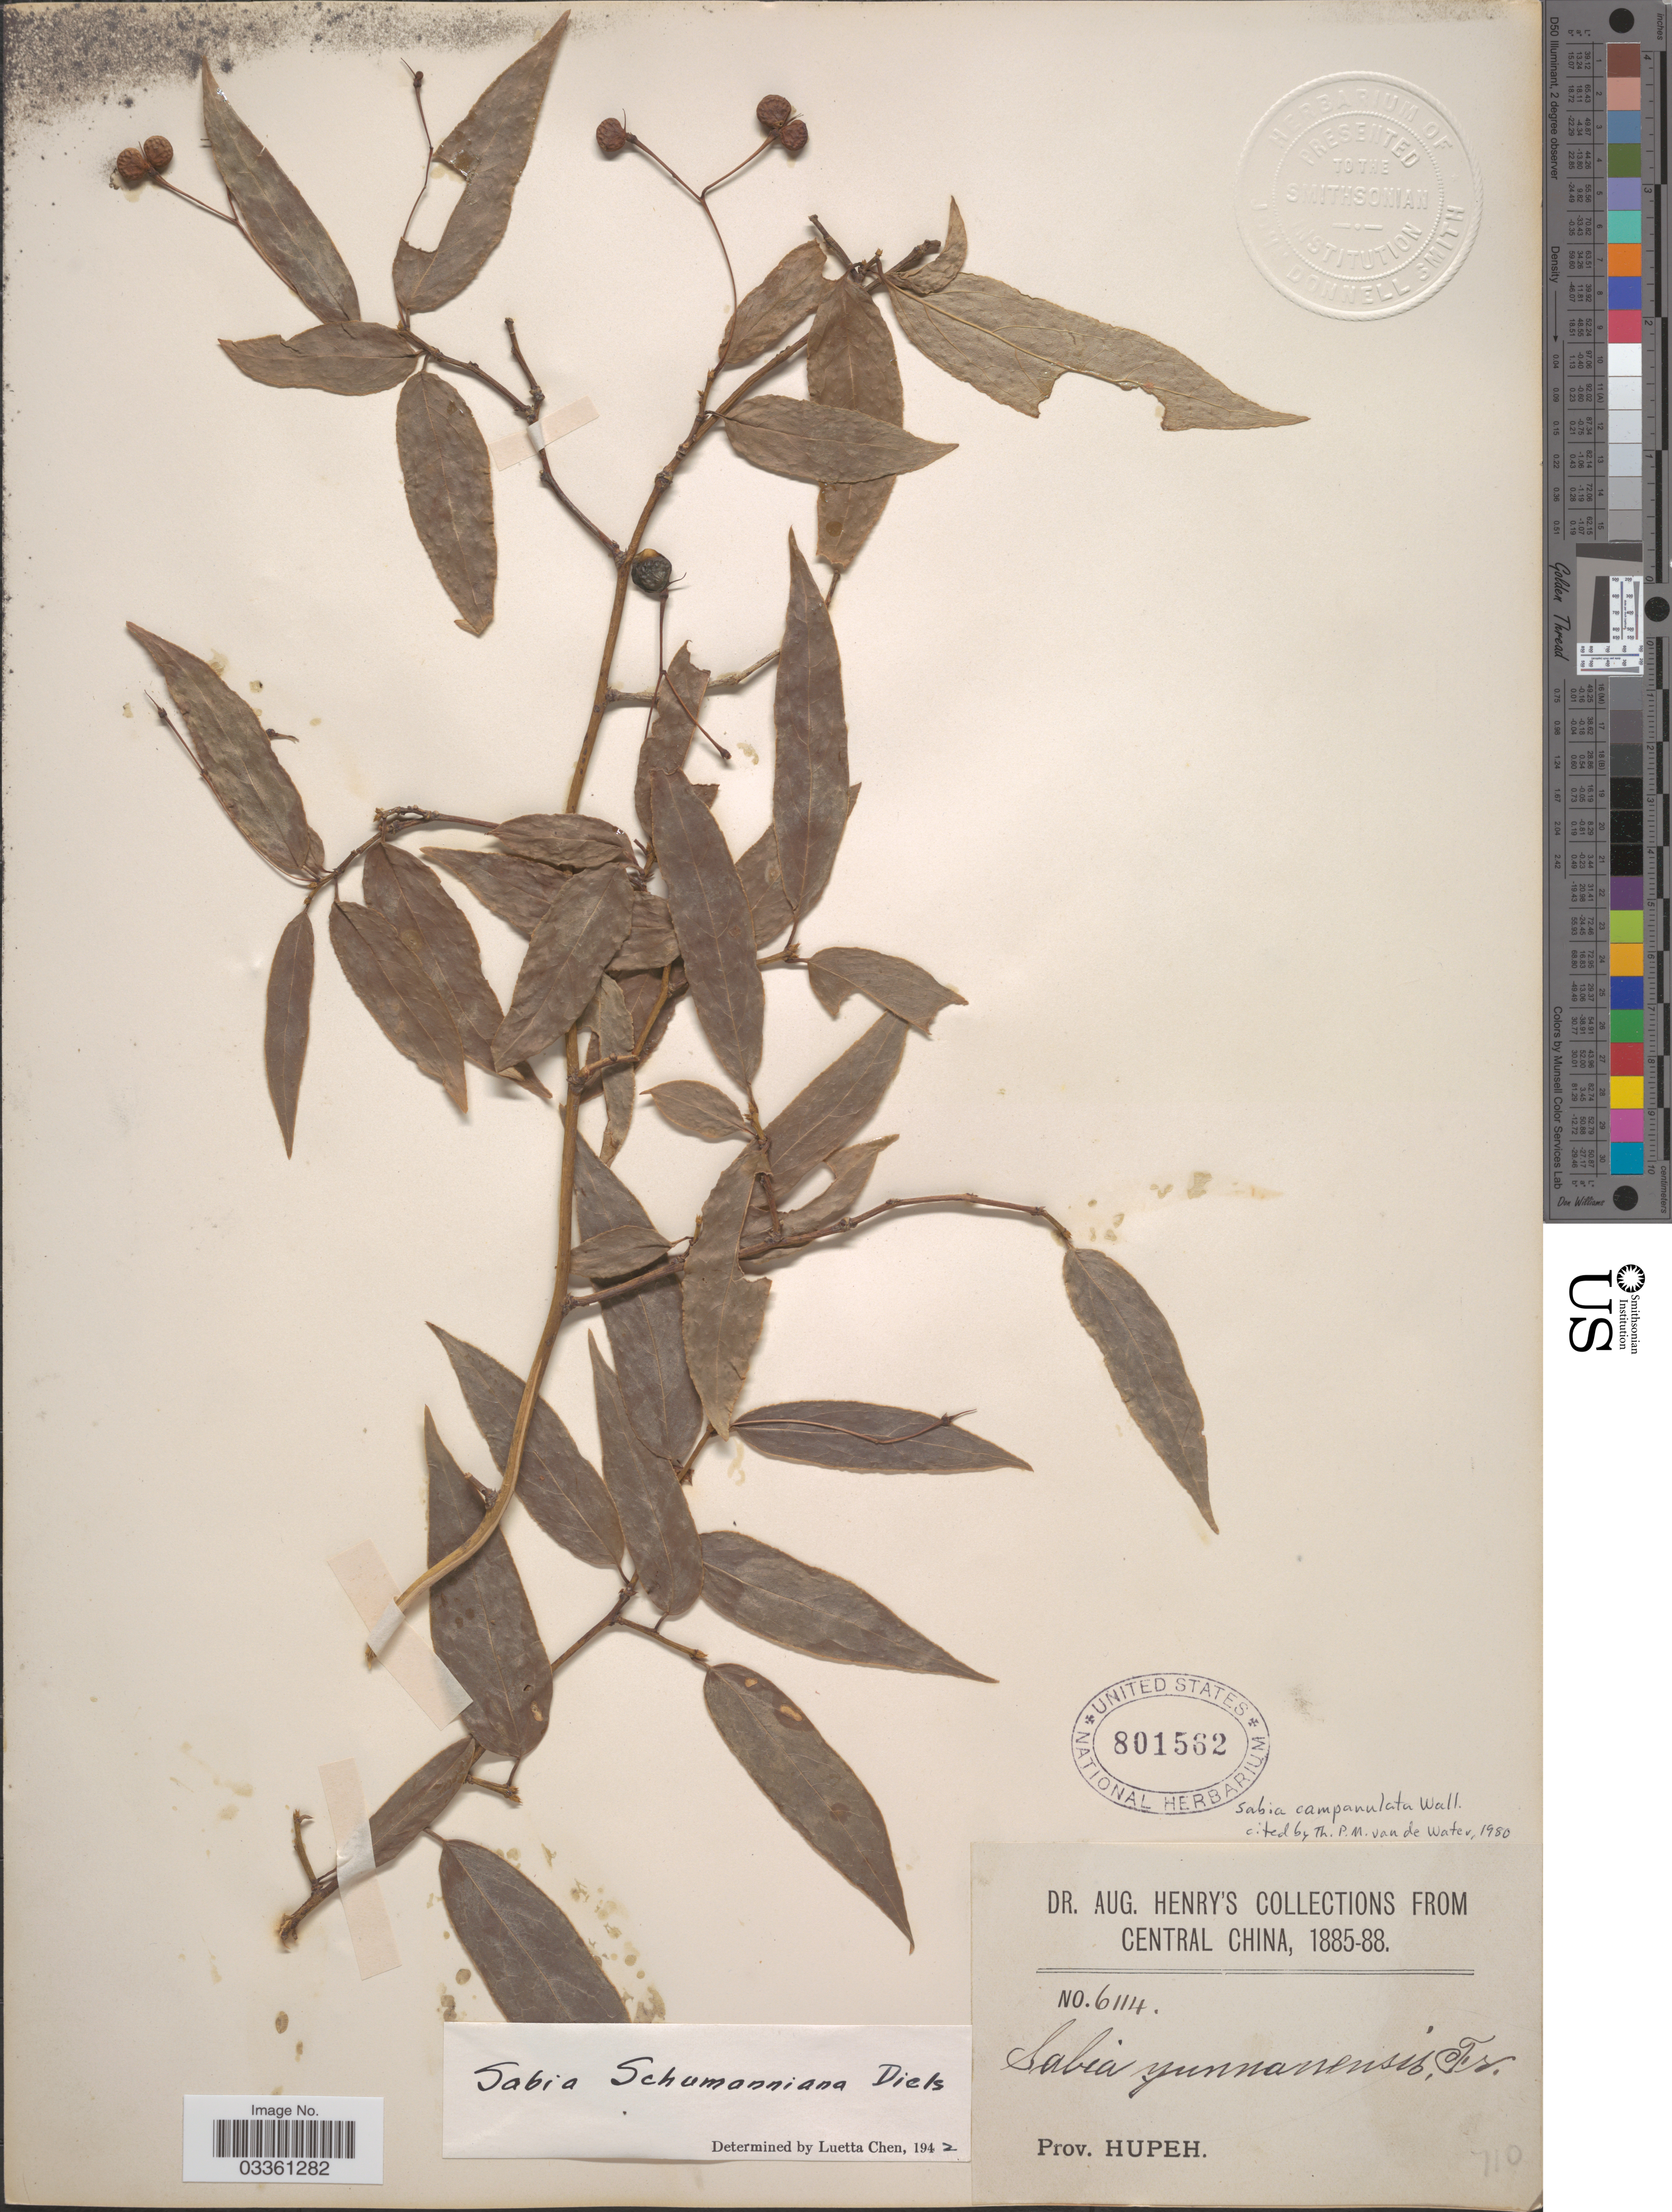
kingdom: Plantae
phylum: Tracheophyta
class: Magnoliopsida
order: Proteales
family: Sabiaceae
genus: Sabia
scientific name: Sabia campanulata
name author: Wall.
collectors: A. Henry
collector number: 6114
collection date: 1885/1888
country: China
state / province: Hubei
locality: Central China. Prov. Hupeh.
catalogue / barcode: US 801562